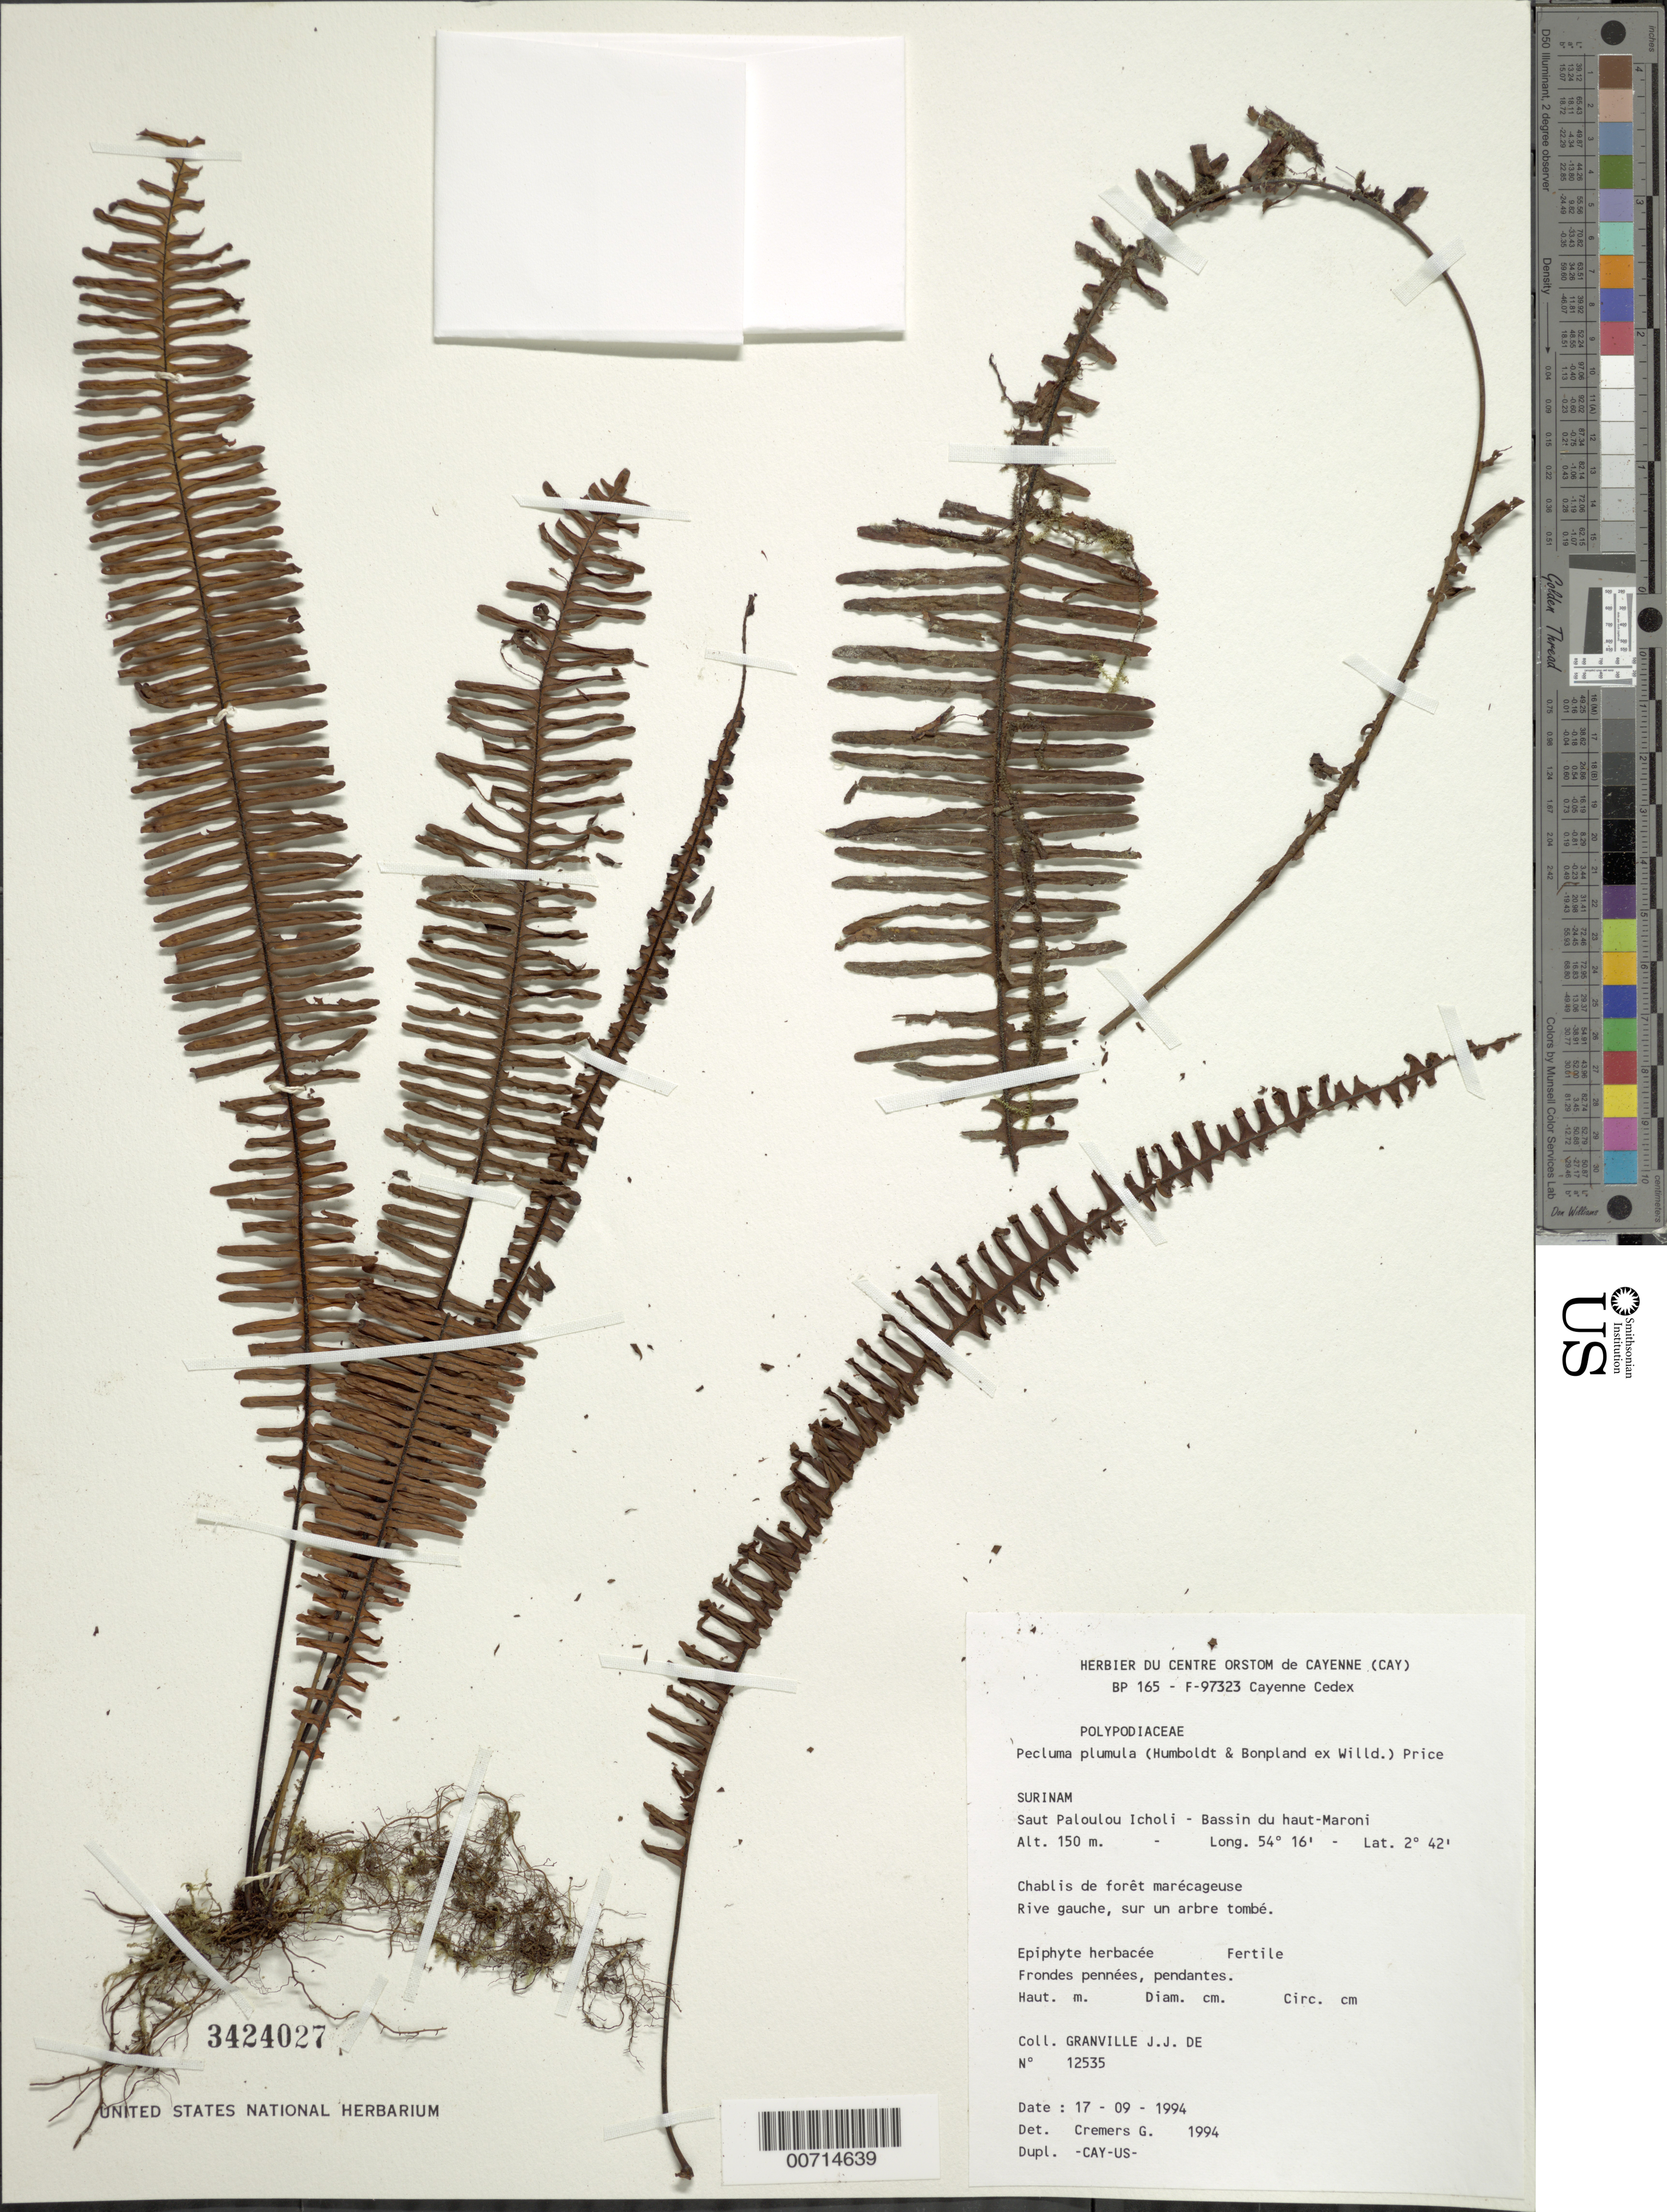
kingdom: Plantae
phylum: Tracheophyta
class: Polypodiopsida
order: Polypodiales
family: Polypodiaceae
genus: Pecluma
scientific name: Pecluma plumula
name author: (Humb. & Bonpl. ex Willd.) M.G. Price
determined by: Cremers, Georges A.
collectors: J.-J. de Granville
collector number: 12535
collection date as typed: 17-Sep-94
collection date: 1994-09-17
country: Suriname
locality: Saut Paloulou Icholi, Bassin du haut-Maroni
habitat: Chablis de forêt marécageuse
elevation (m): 150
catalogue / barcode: US 3424027